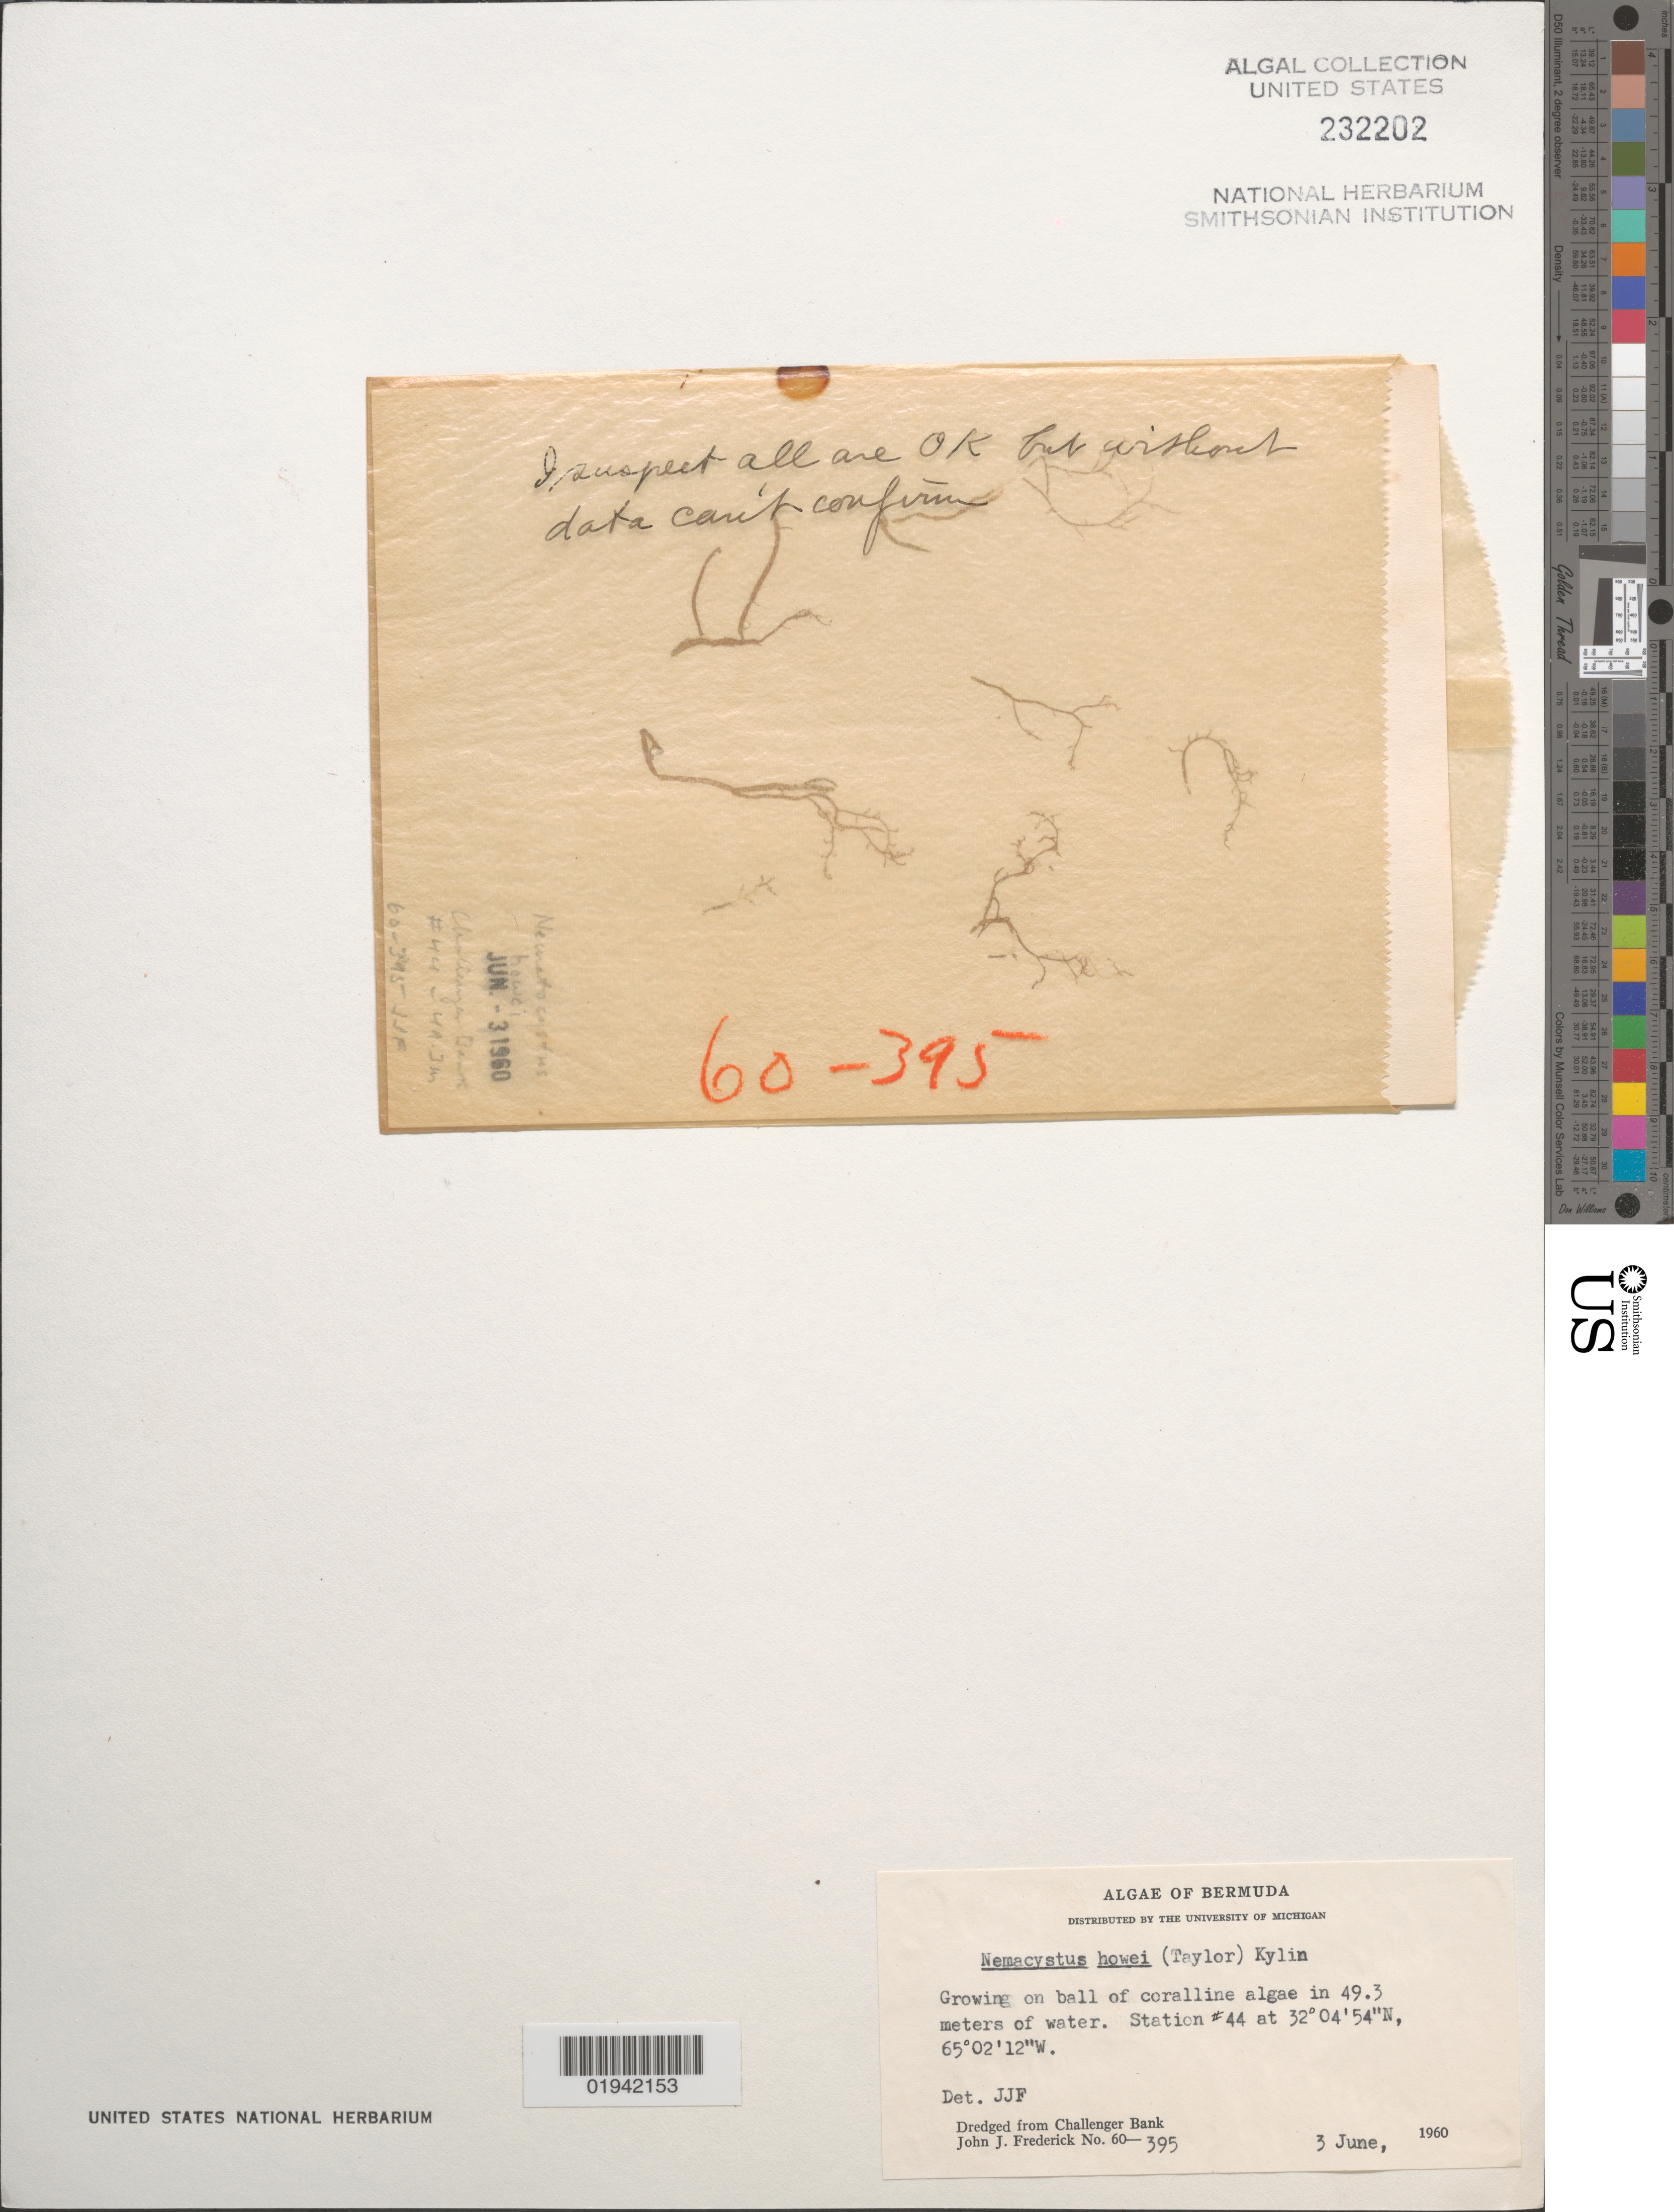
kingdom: Chromista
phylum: Ochrophyta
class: Phaeophyceae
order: Ectocarpales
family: Chordariaceae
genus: Nemacystus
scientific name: Nemacystus howei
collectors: J. Frederick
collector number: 60-395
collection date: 1960-06-03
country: Bermuda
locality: Station #44. Dredged from Challenger Bank.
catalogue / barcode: US 232202